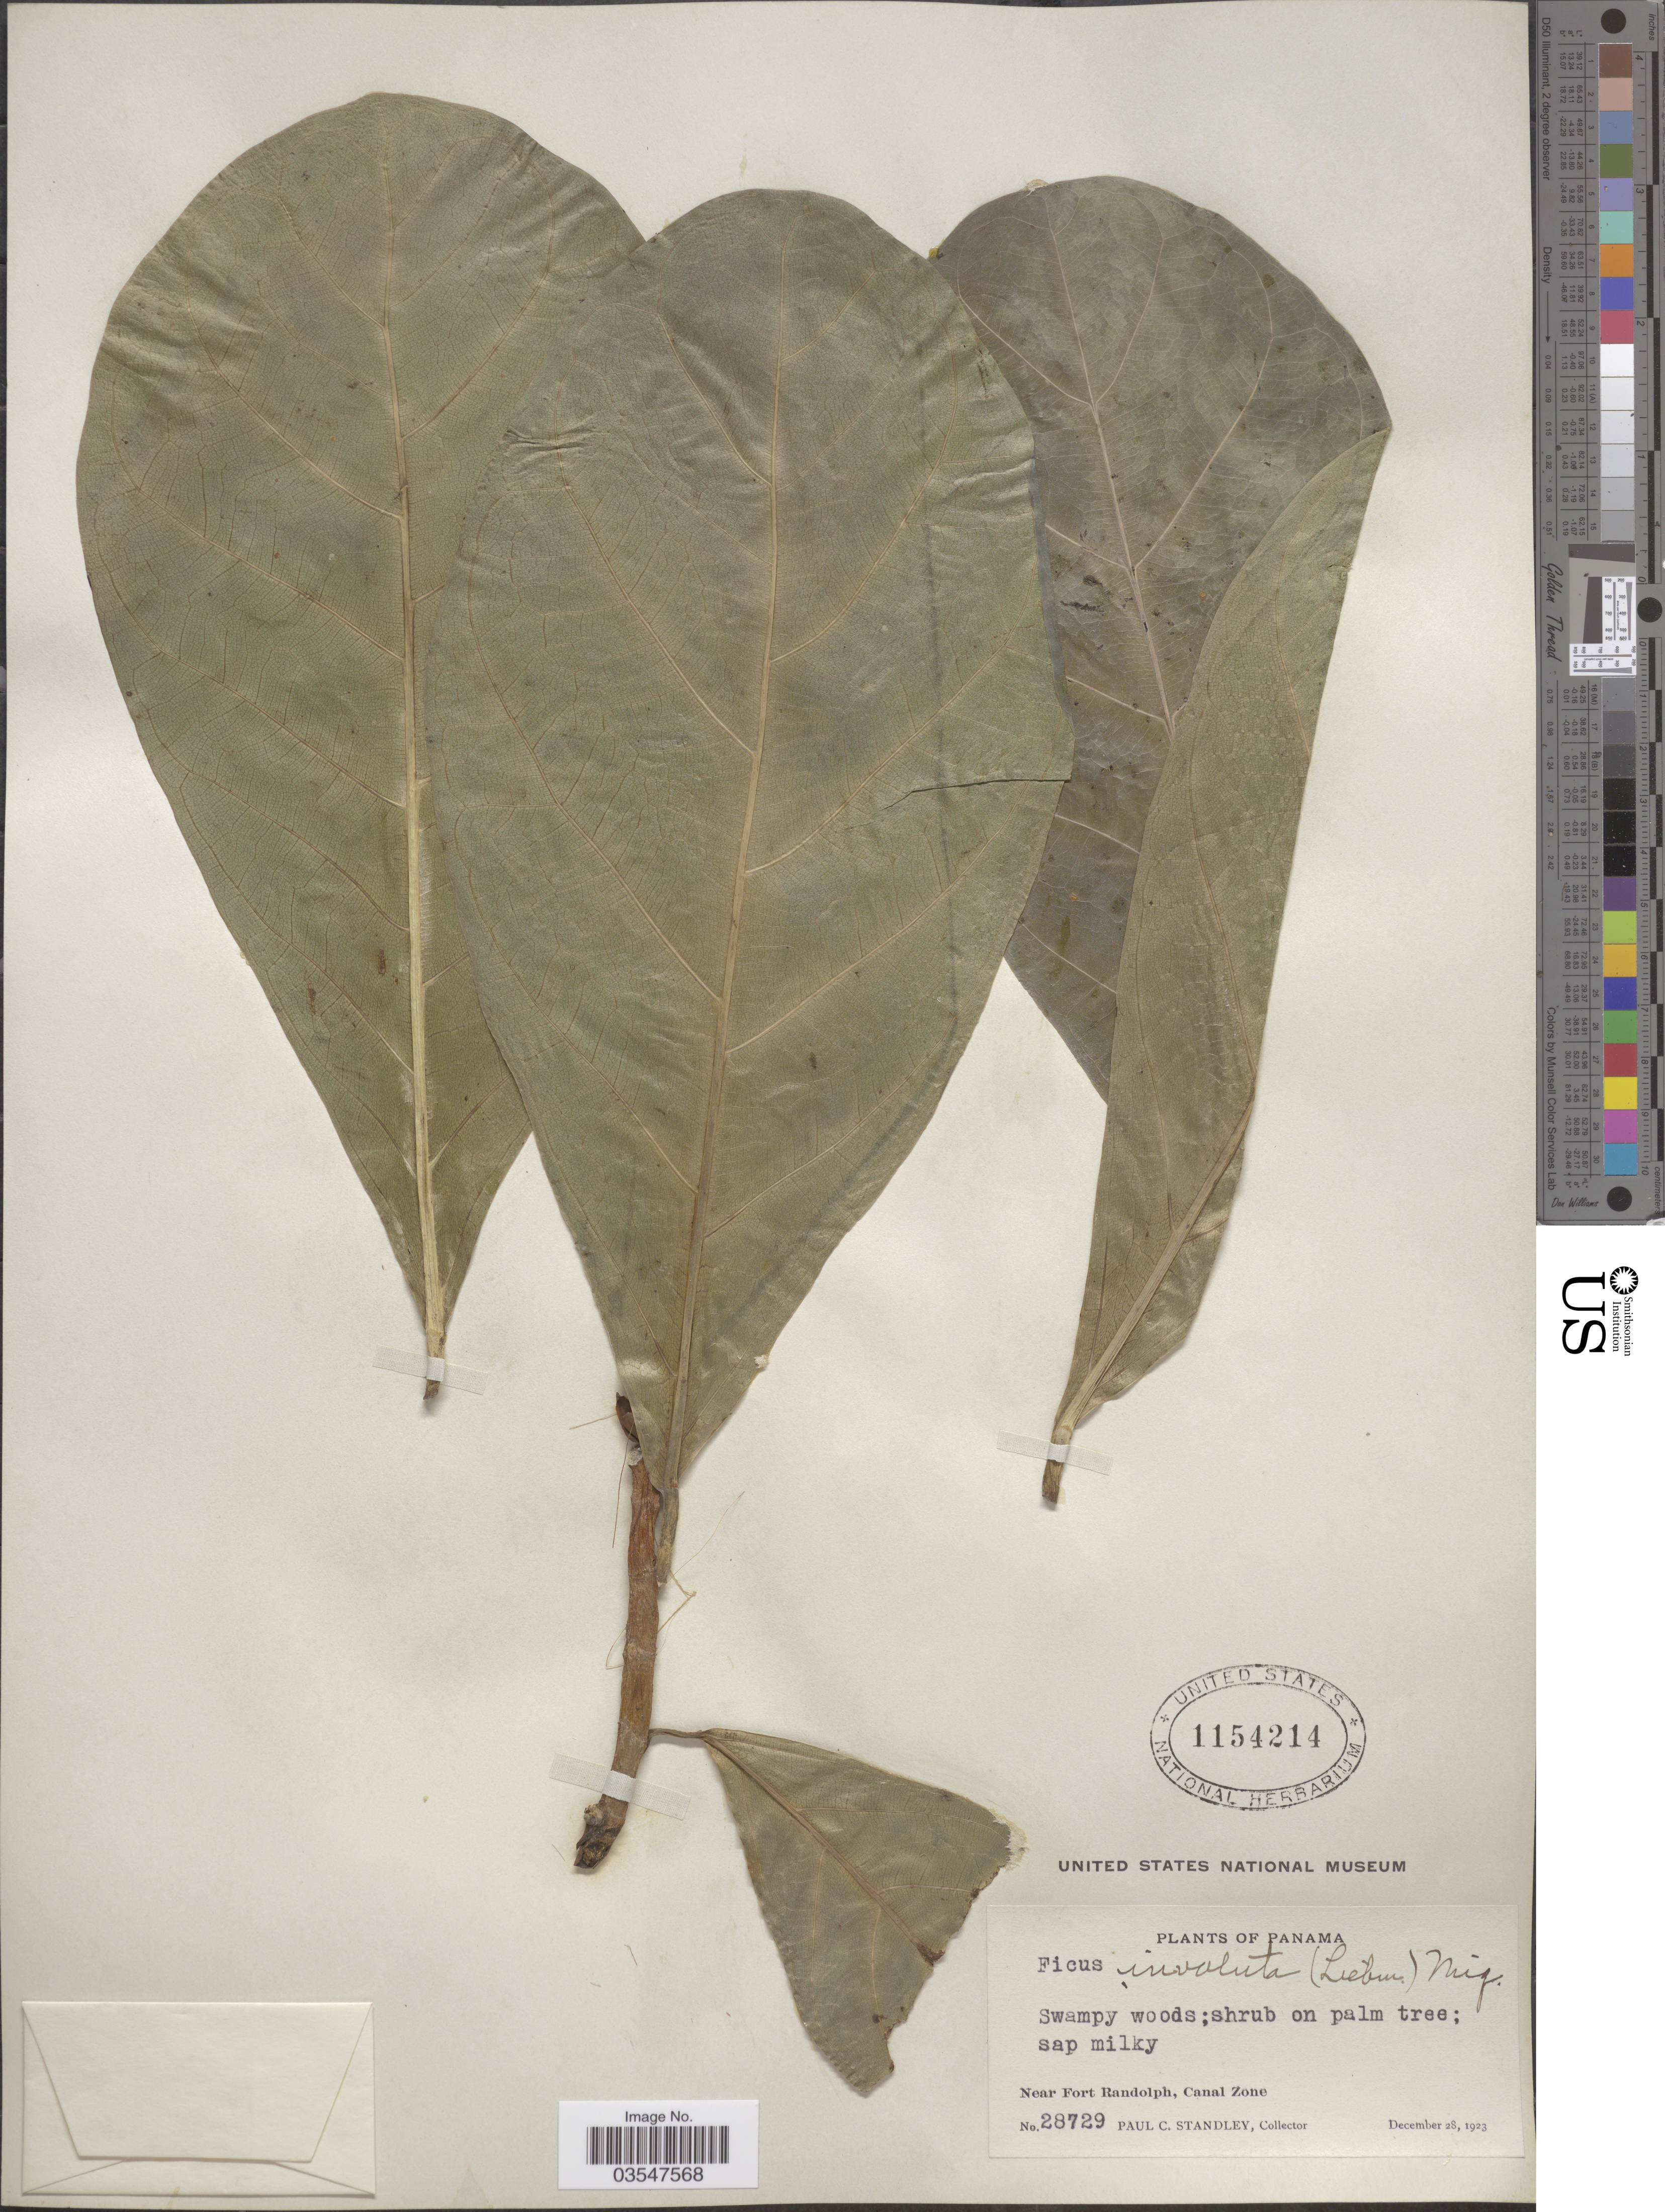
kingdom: Plantae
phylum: Tracheophyta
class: Magnoliopsida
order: Rosales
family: Moraceae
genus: Ficus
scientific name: Ficus obtusifolia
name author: Kunth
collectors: P. C. Standley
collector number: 28729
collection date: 1923-12-28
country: Panama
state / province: Colón / Panamá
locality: Near Fort Randolph, Canal Zone.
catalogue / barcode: US 1154214